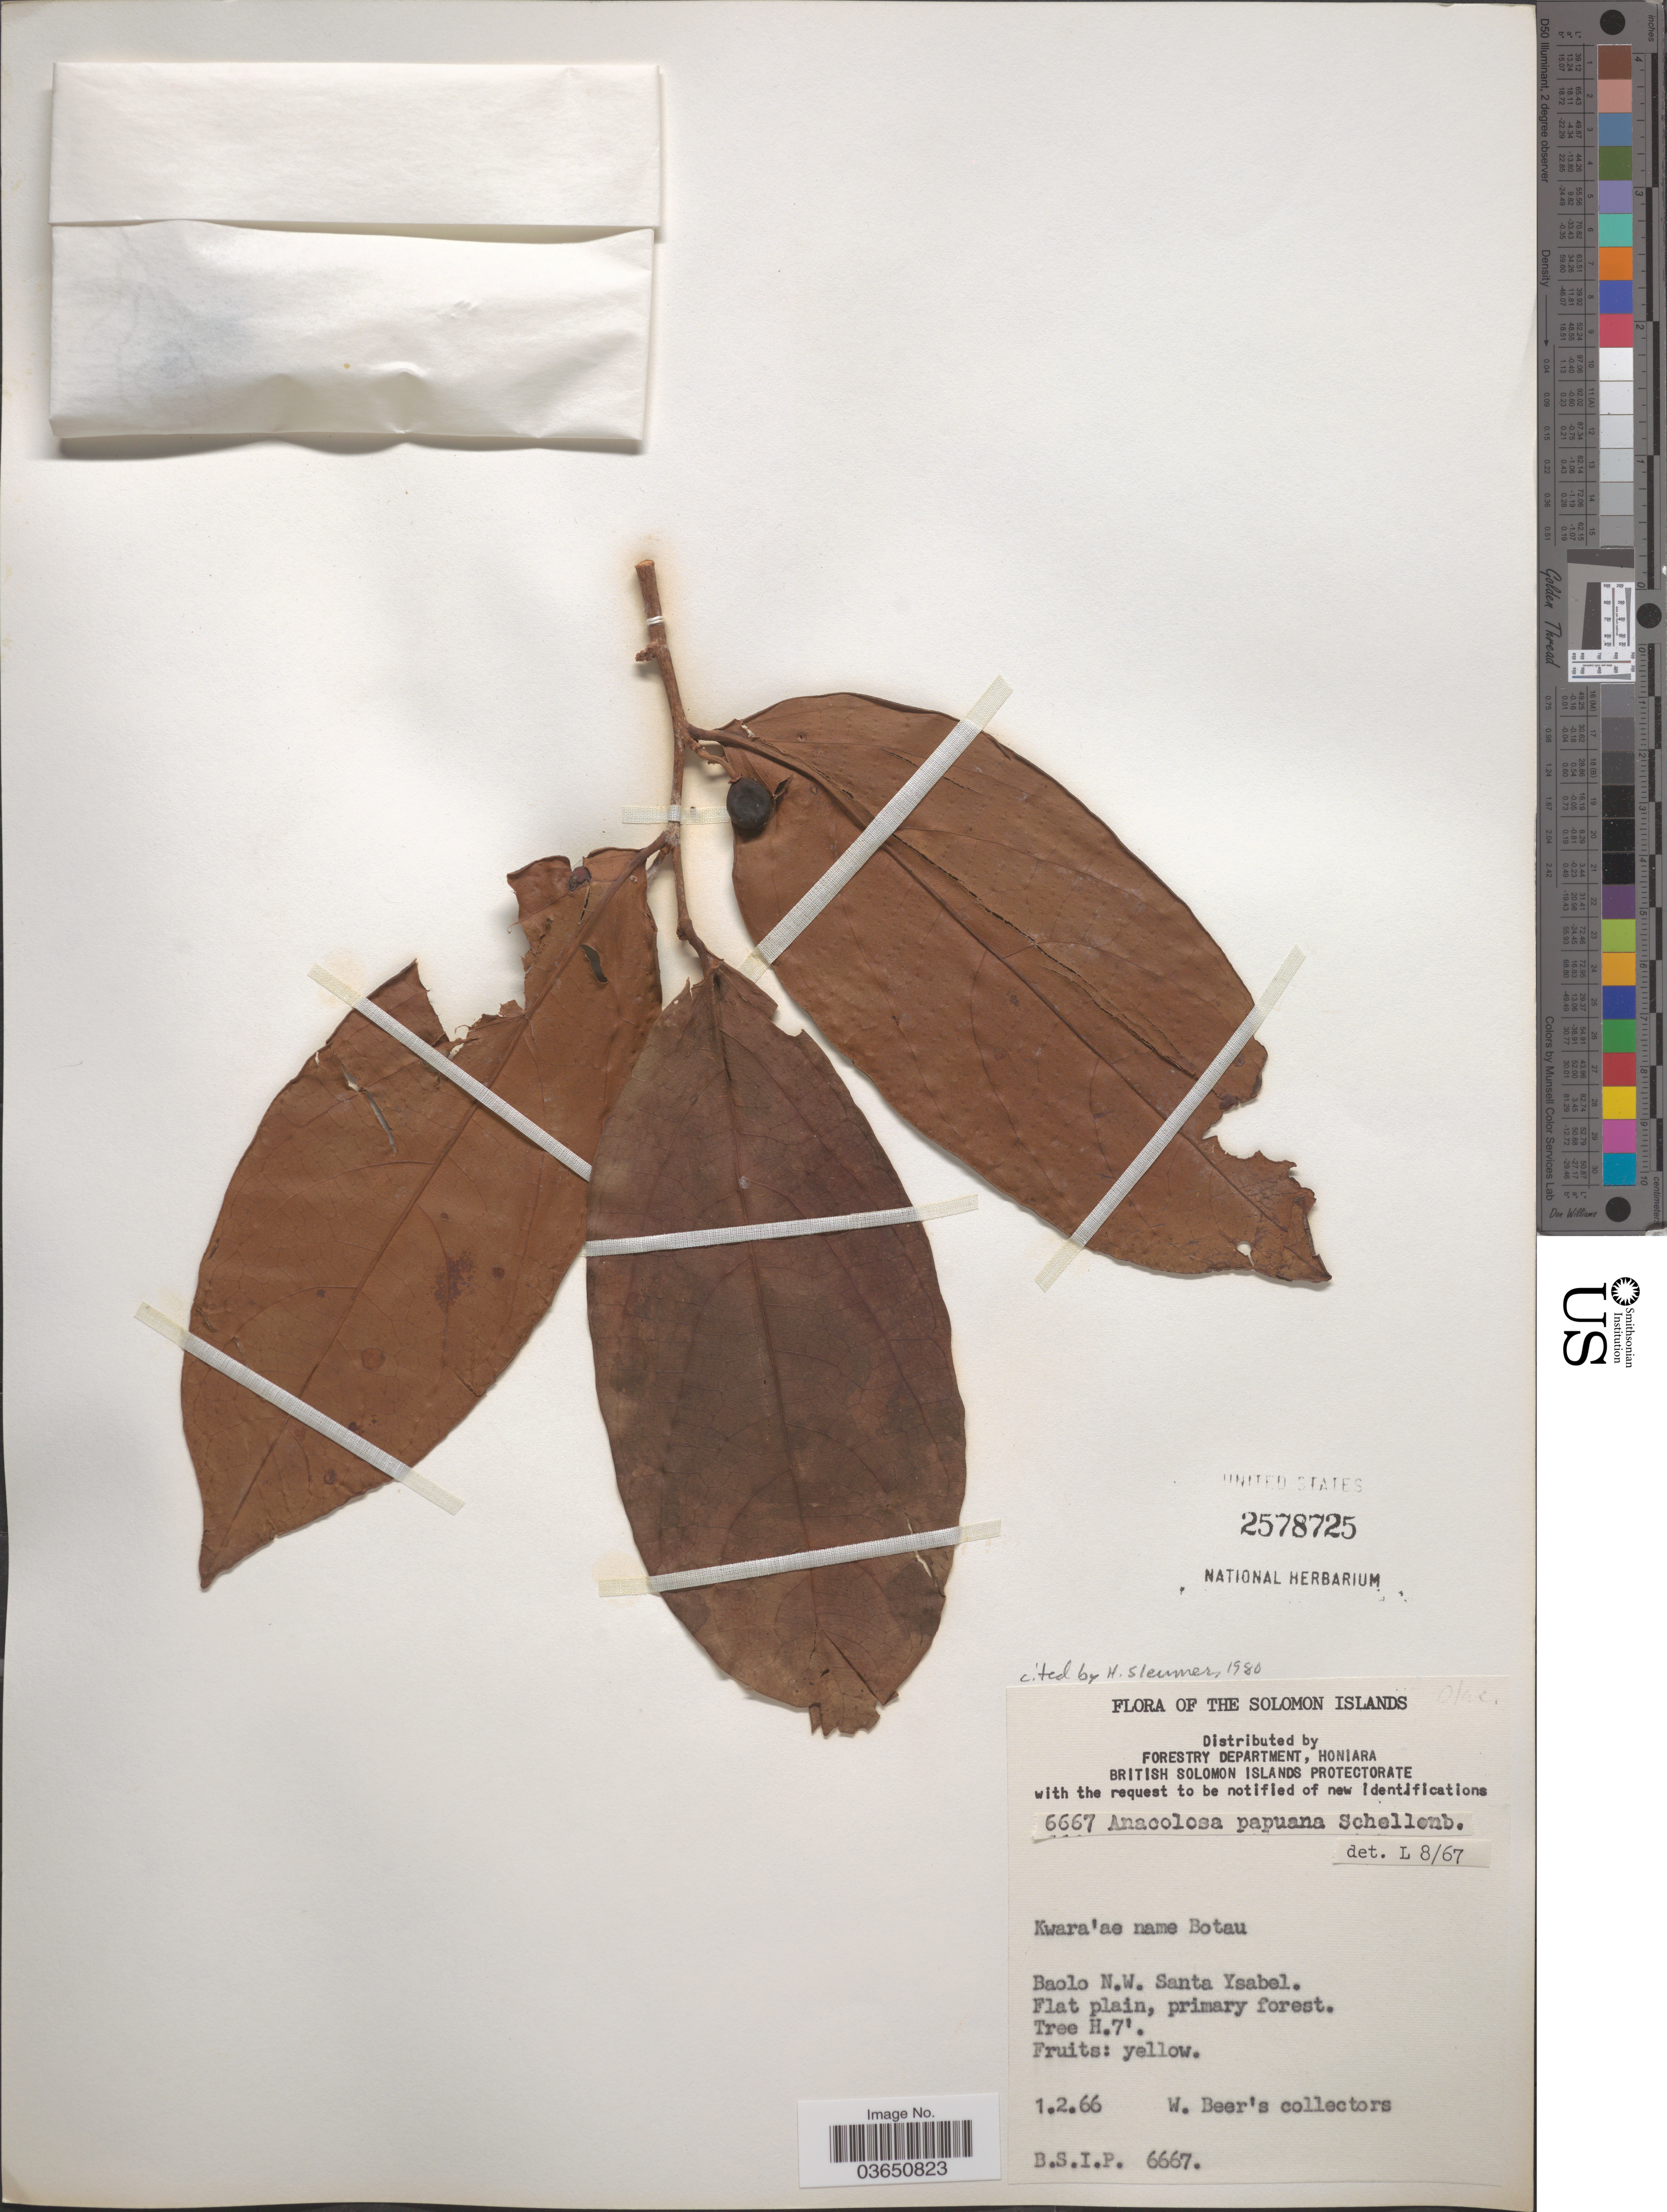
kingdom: Plantae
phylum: Tracheophyta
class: Magnoliopsida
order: Santalales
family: Aptandraceae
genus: Anacolosa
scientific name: Anacolosa papuana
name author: Schellenb.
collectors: W. Beer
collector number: BSIP6667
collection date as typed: Transcribed d/m/y: 1/2/66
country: Solomon Islands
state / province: Solomon Islands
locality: Baolo N.W. Santa Ysabel.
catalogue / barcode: US 2578725